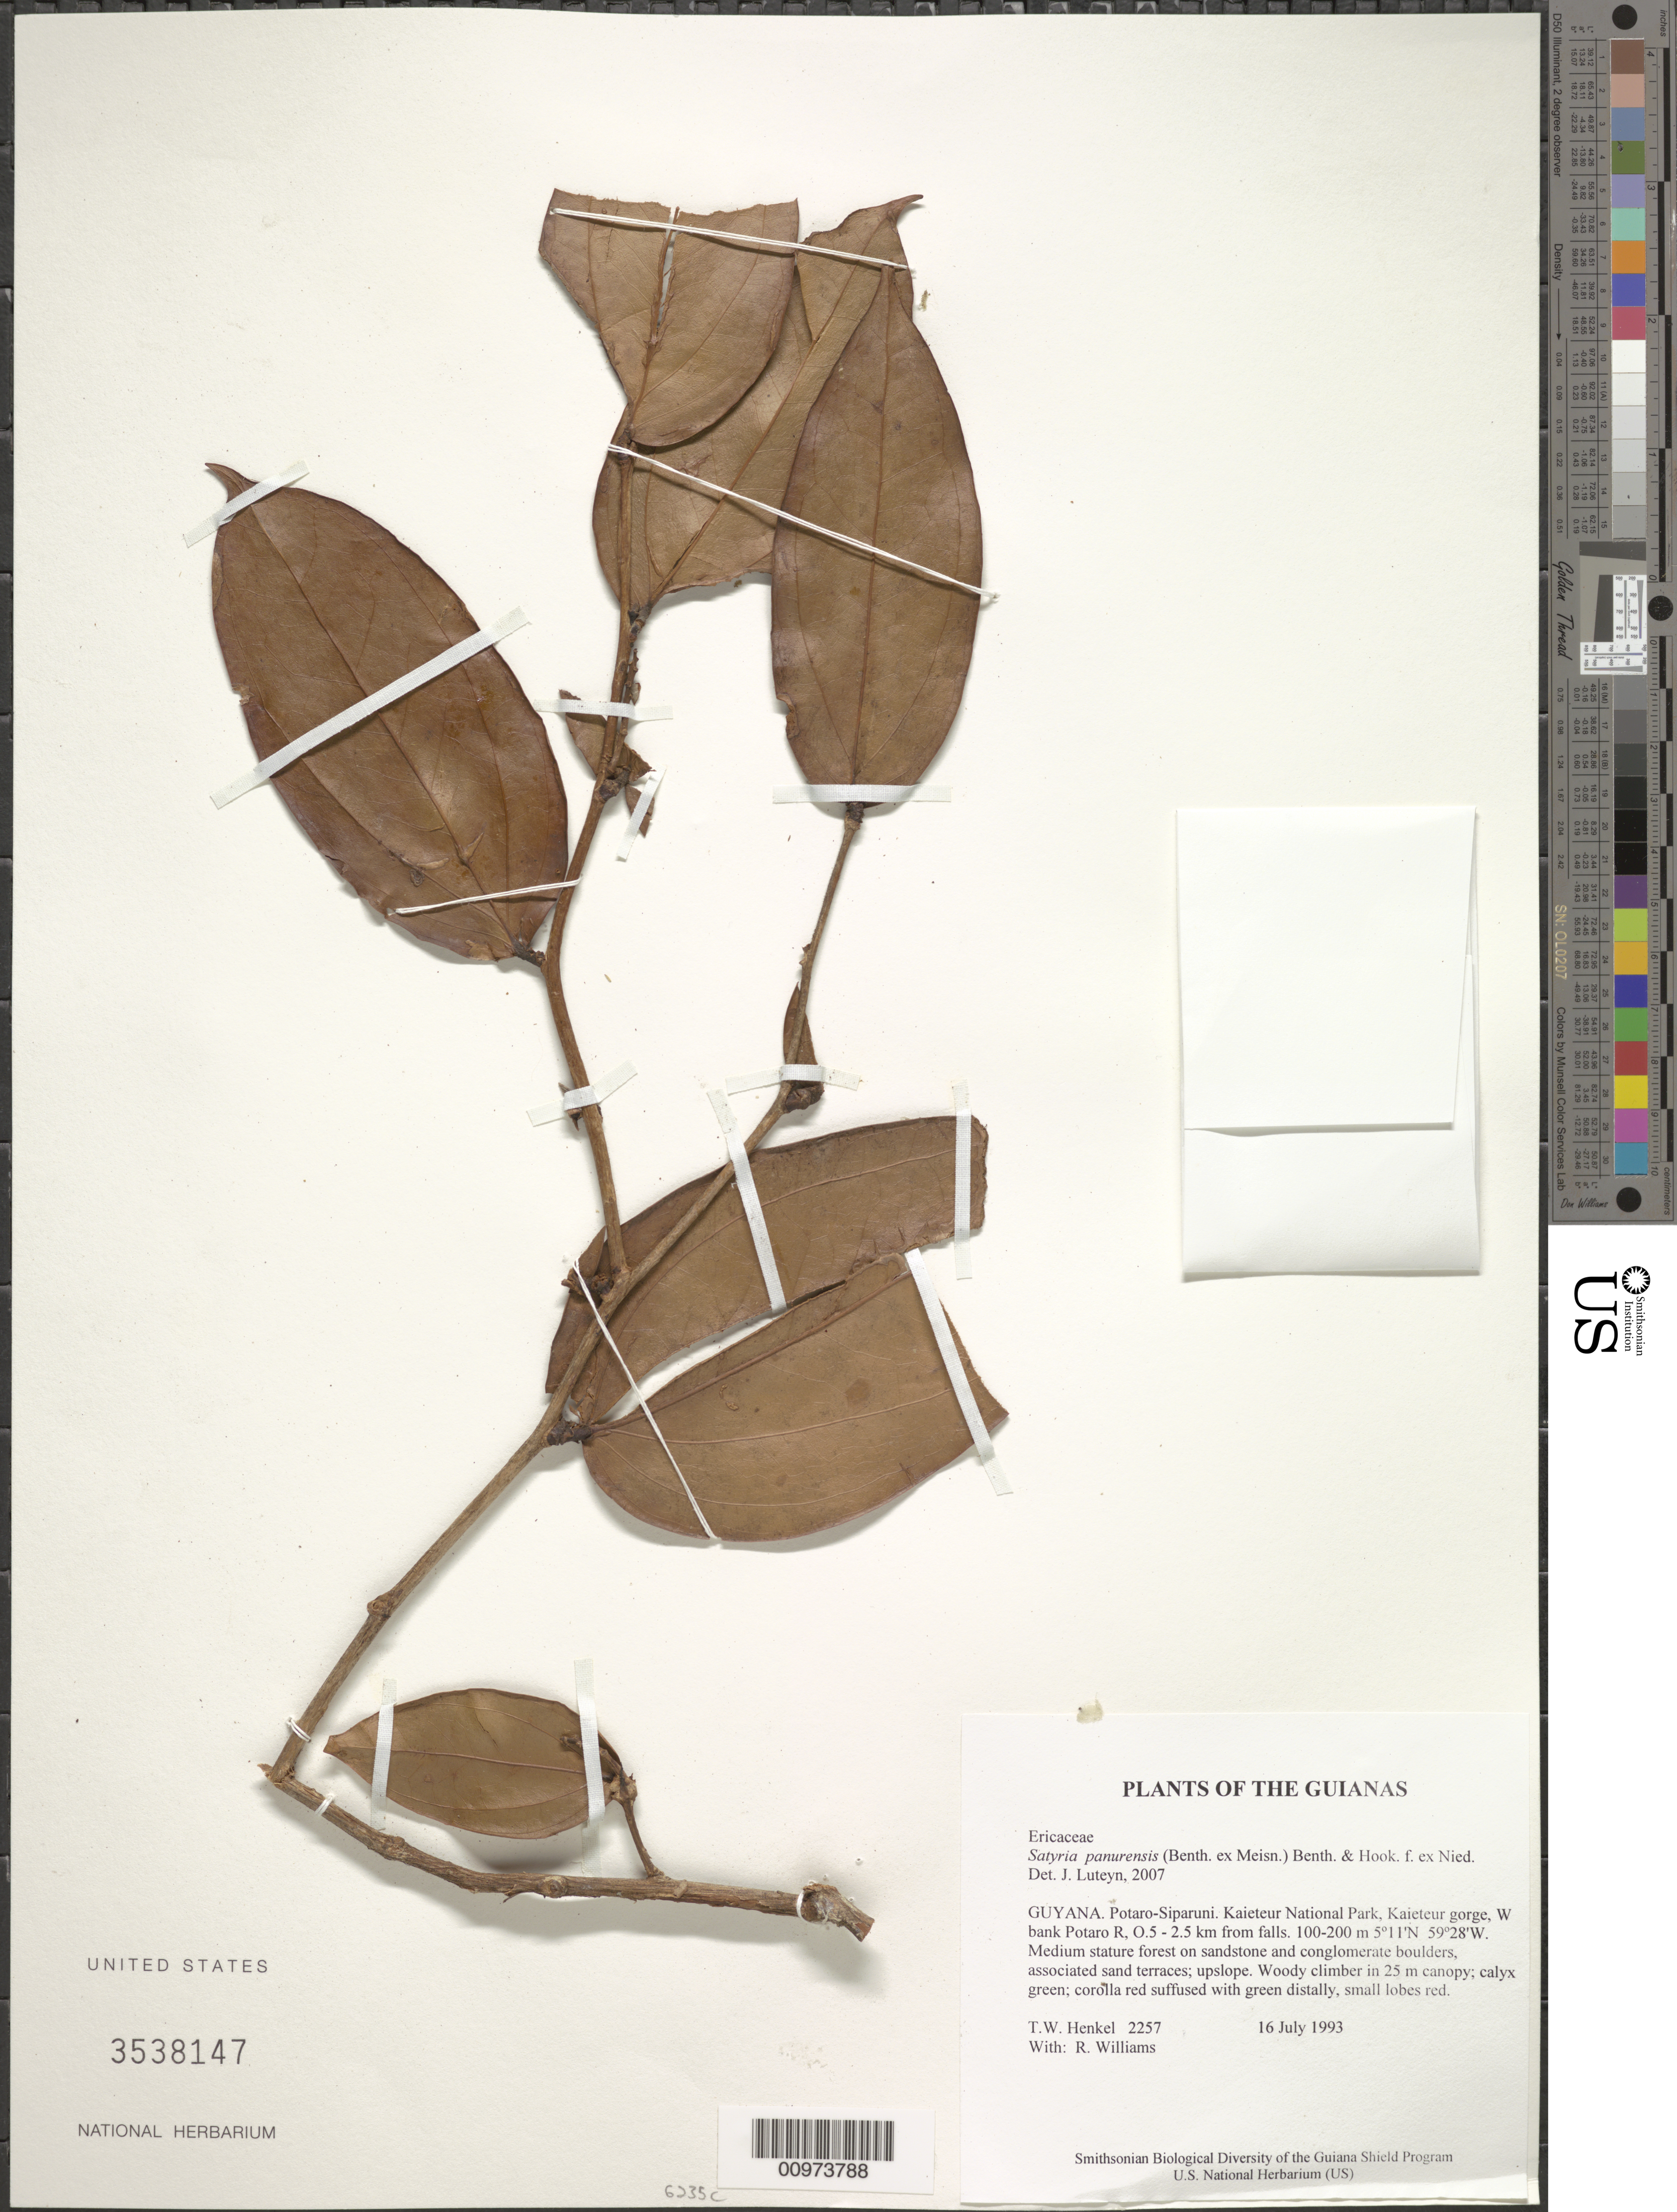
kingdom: Plantae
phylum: Tracheophyta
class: Magnoliopsida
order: Ericales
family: Ericaceae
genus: Satyria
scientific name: Satyria panurensis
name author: (Benth. ex Meisn.) Benth. & Hook. f. ex Nied.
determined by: Luteyn, J. L.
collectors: T. Henkel & R. Williams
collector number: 2257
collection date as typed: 16 July 1993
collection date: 1993-07-16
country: Guyana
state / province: Potaro-Siparuni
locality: Kaieteur National Park, Kaieteur gorge, W bank Potaro R, O.5 - 2.5 km from falls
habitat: Medium stature forest on sandstone and conglomerate boulders, associated sand terraces; upslope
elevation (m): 100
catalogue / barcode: US 3538147